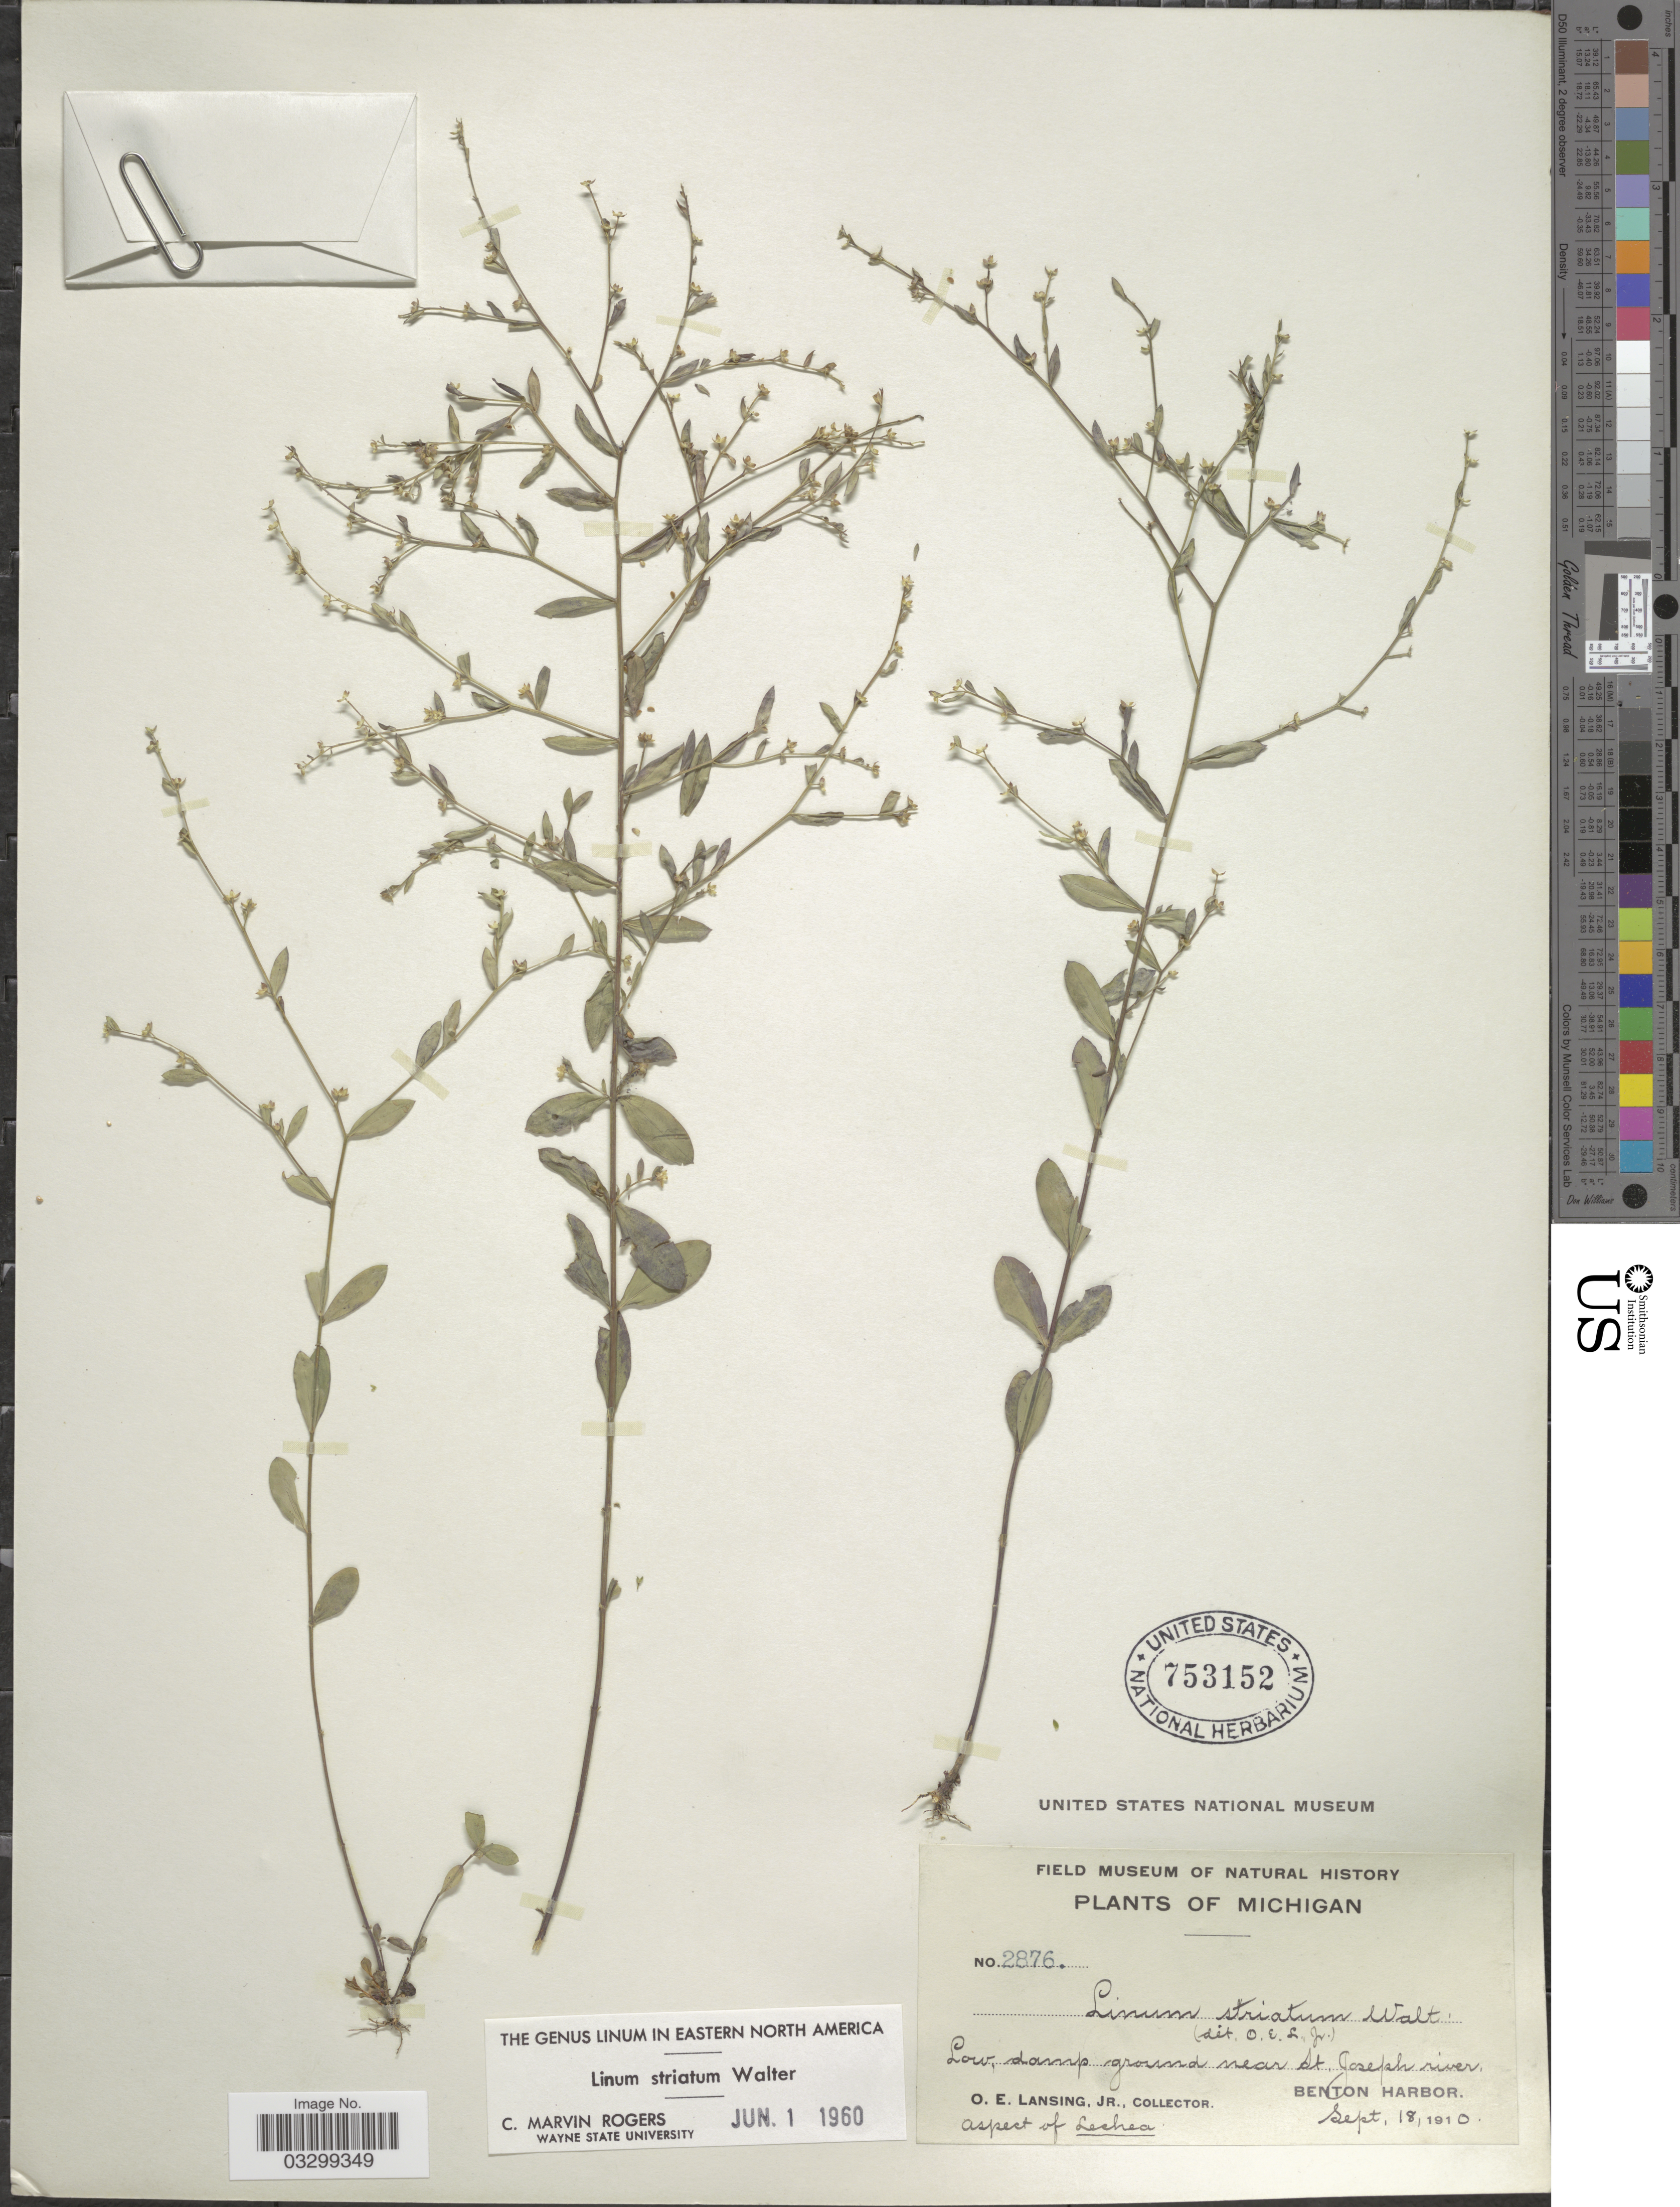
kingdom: Plantae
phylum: Tracheophyta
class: Magnoliopsida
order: Malpighiales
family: Linaceae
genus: Linum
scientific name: Linum striatum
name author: Walter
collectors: O. Lansing Jr.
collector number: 2876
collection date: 1910-09-18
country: United States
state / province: Michigan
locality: Low, damp ground near St. Joseph river, Benton Harbor.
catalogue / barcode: US 753152